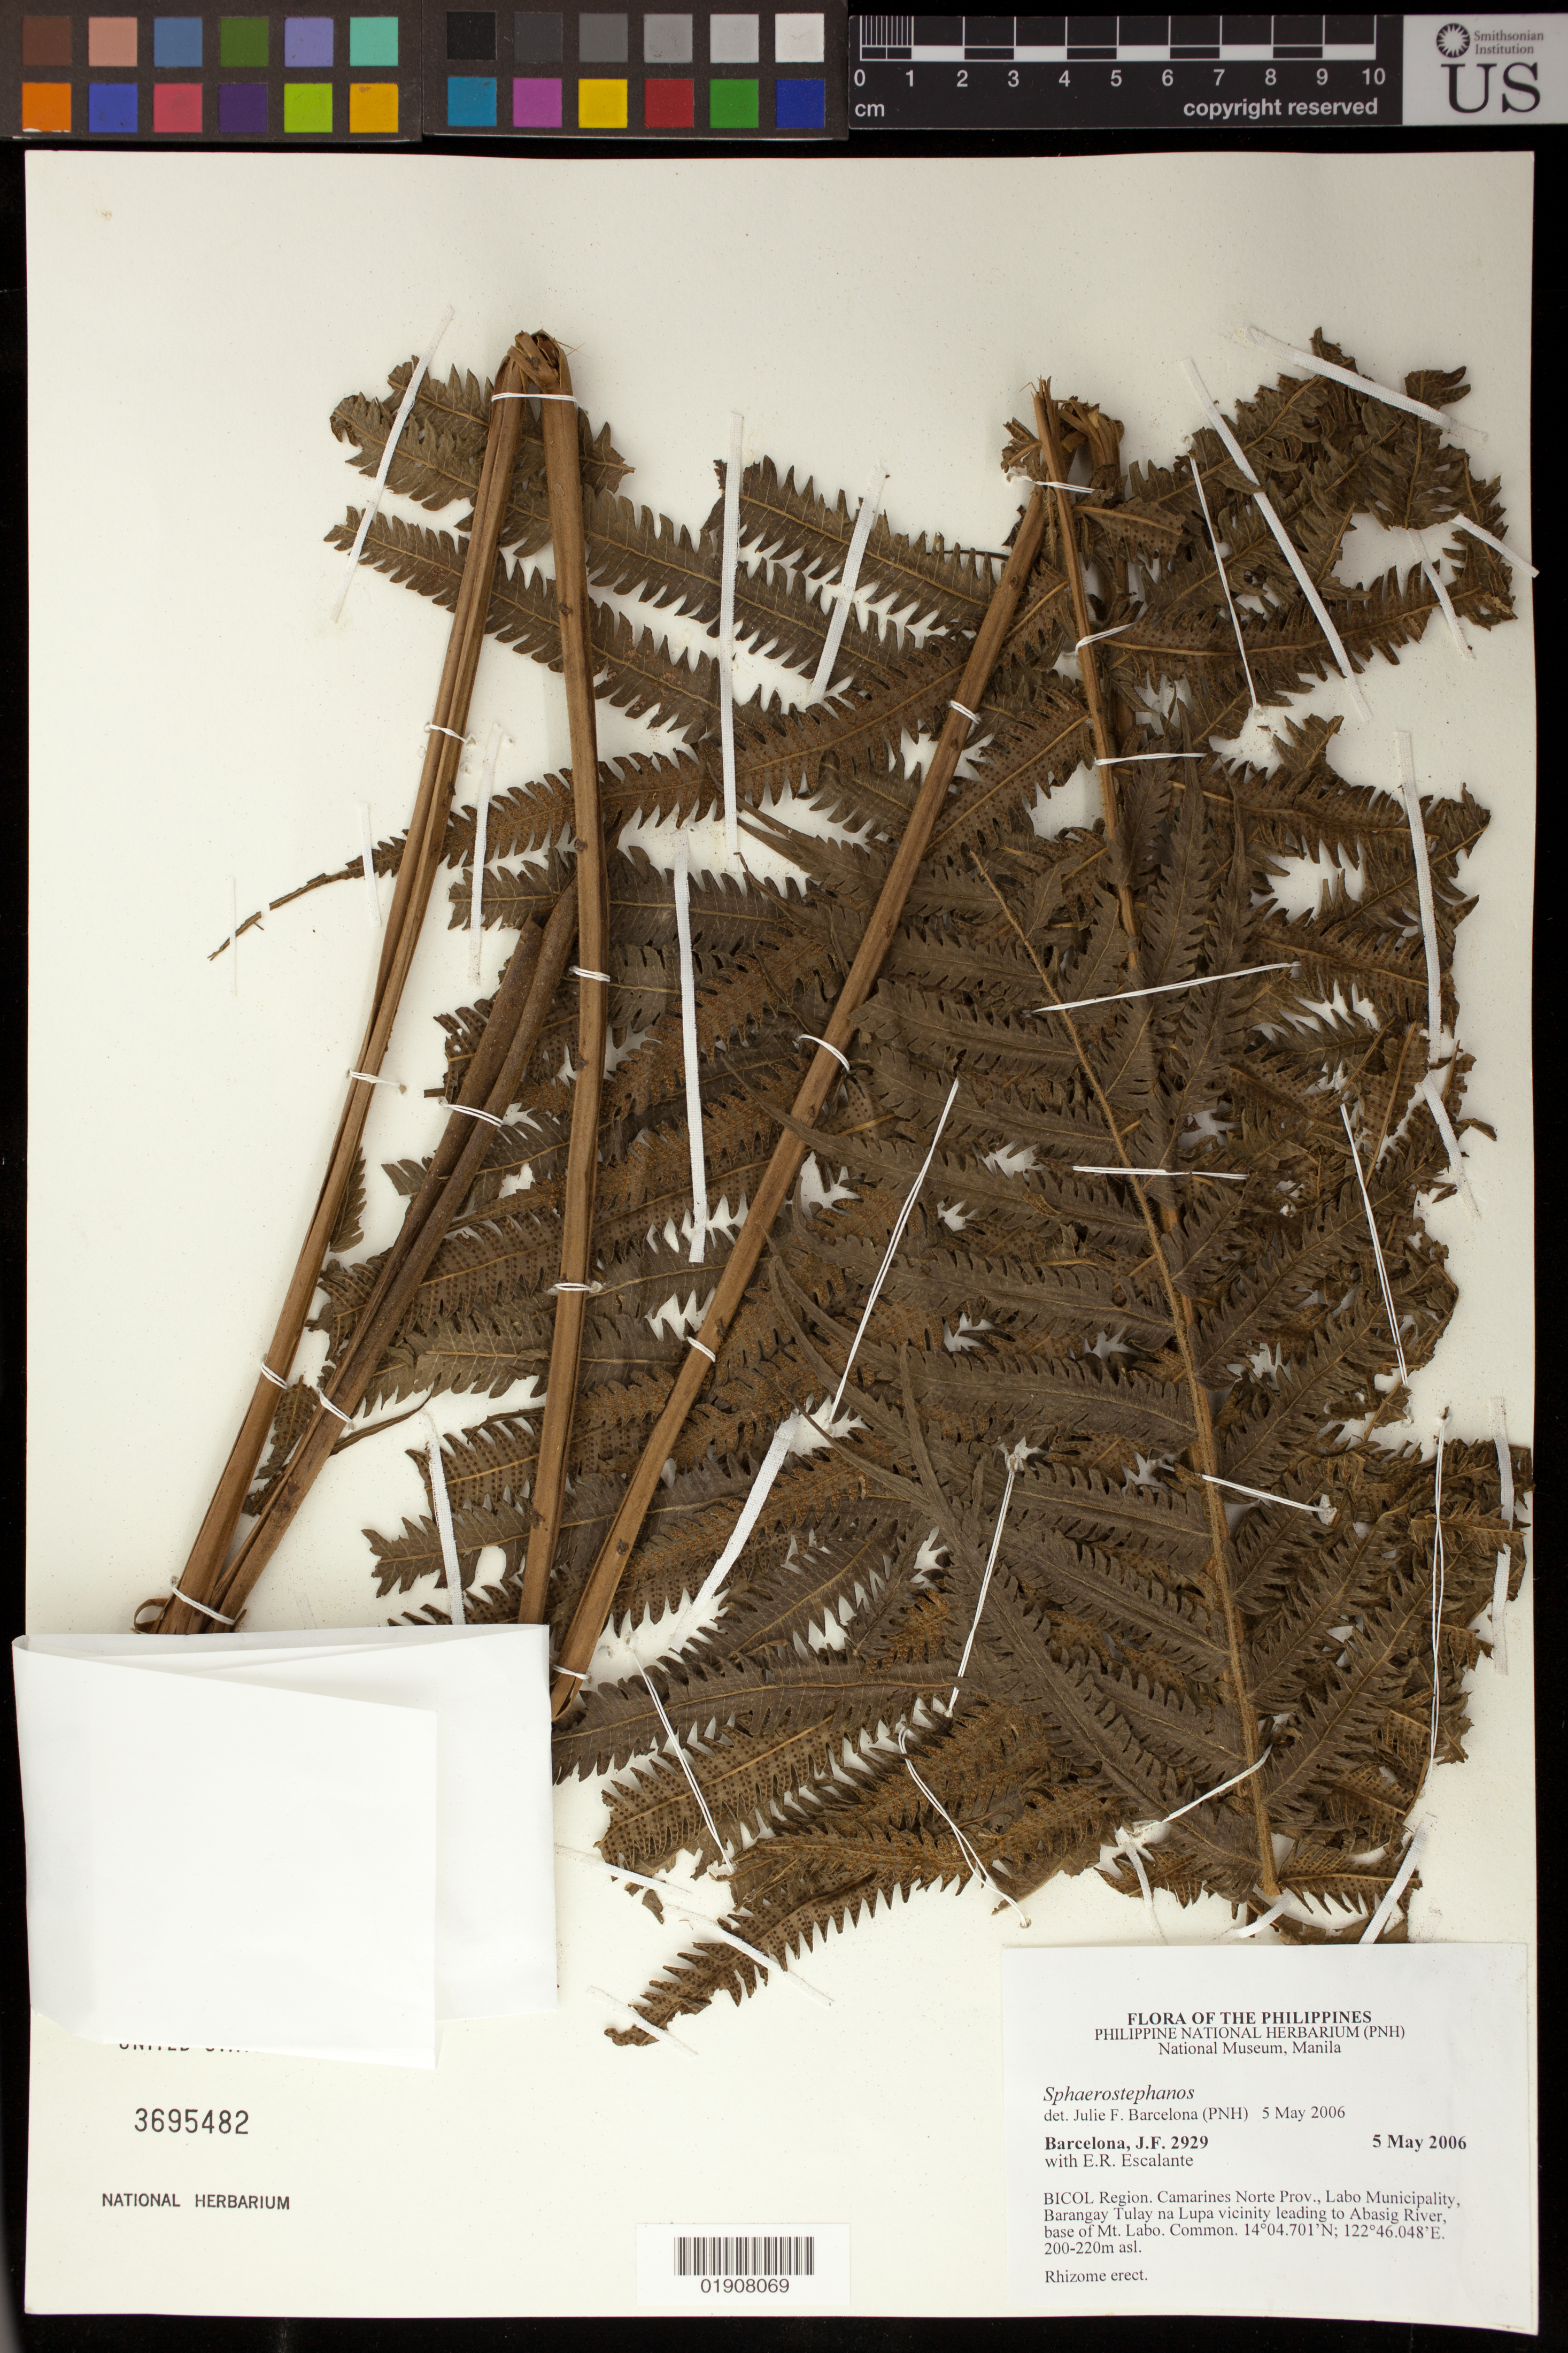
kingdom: Plantae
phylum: Tracheophyta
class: Polypodiopsida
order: Polypodiales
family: Thelypteridaceae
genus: Sphaerostephanos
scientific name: Sphaerostephanos sp.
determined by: Barcelona, J. F.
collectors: J. F. Barcelona & E. Escalante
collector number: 2929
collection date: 2006-05-05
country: Philippines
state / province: Bicol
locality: Bicol Region Camarines Norte Prov., Labo Municipality, Barangay Tulay na Lupa vicinity leading to Abasig River, base of Mt. Labo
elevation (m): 200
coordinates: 14 04.701 N, 122 46.048 E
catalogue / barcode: US 3695482